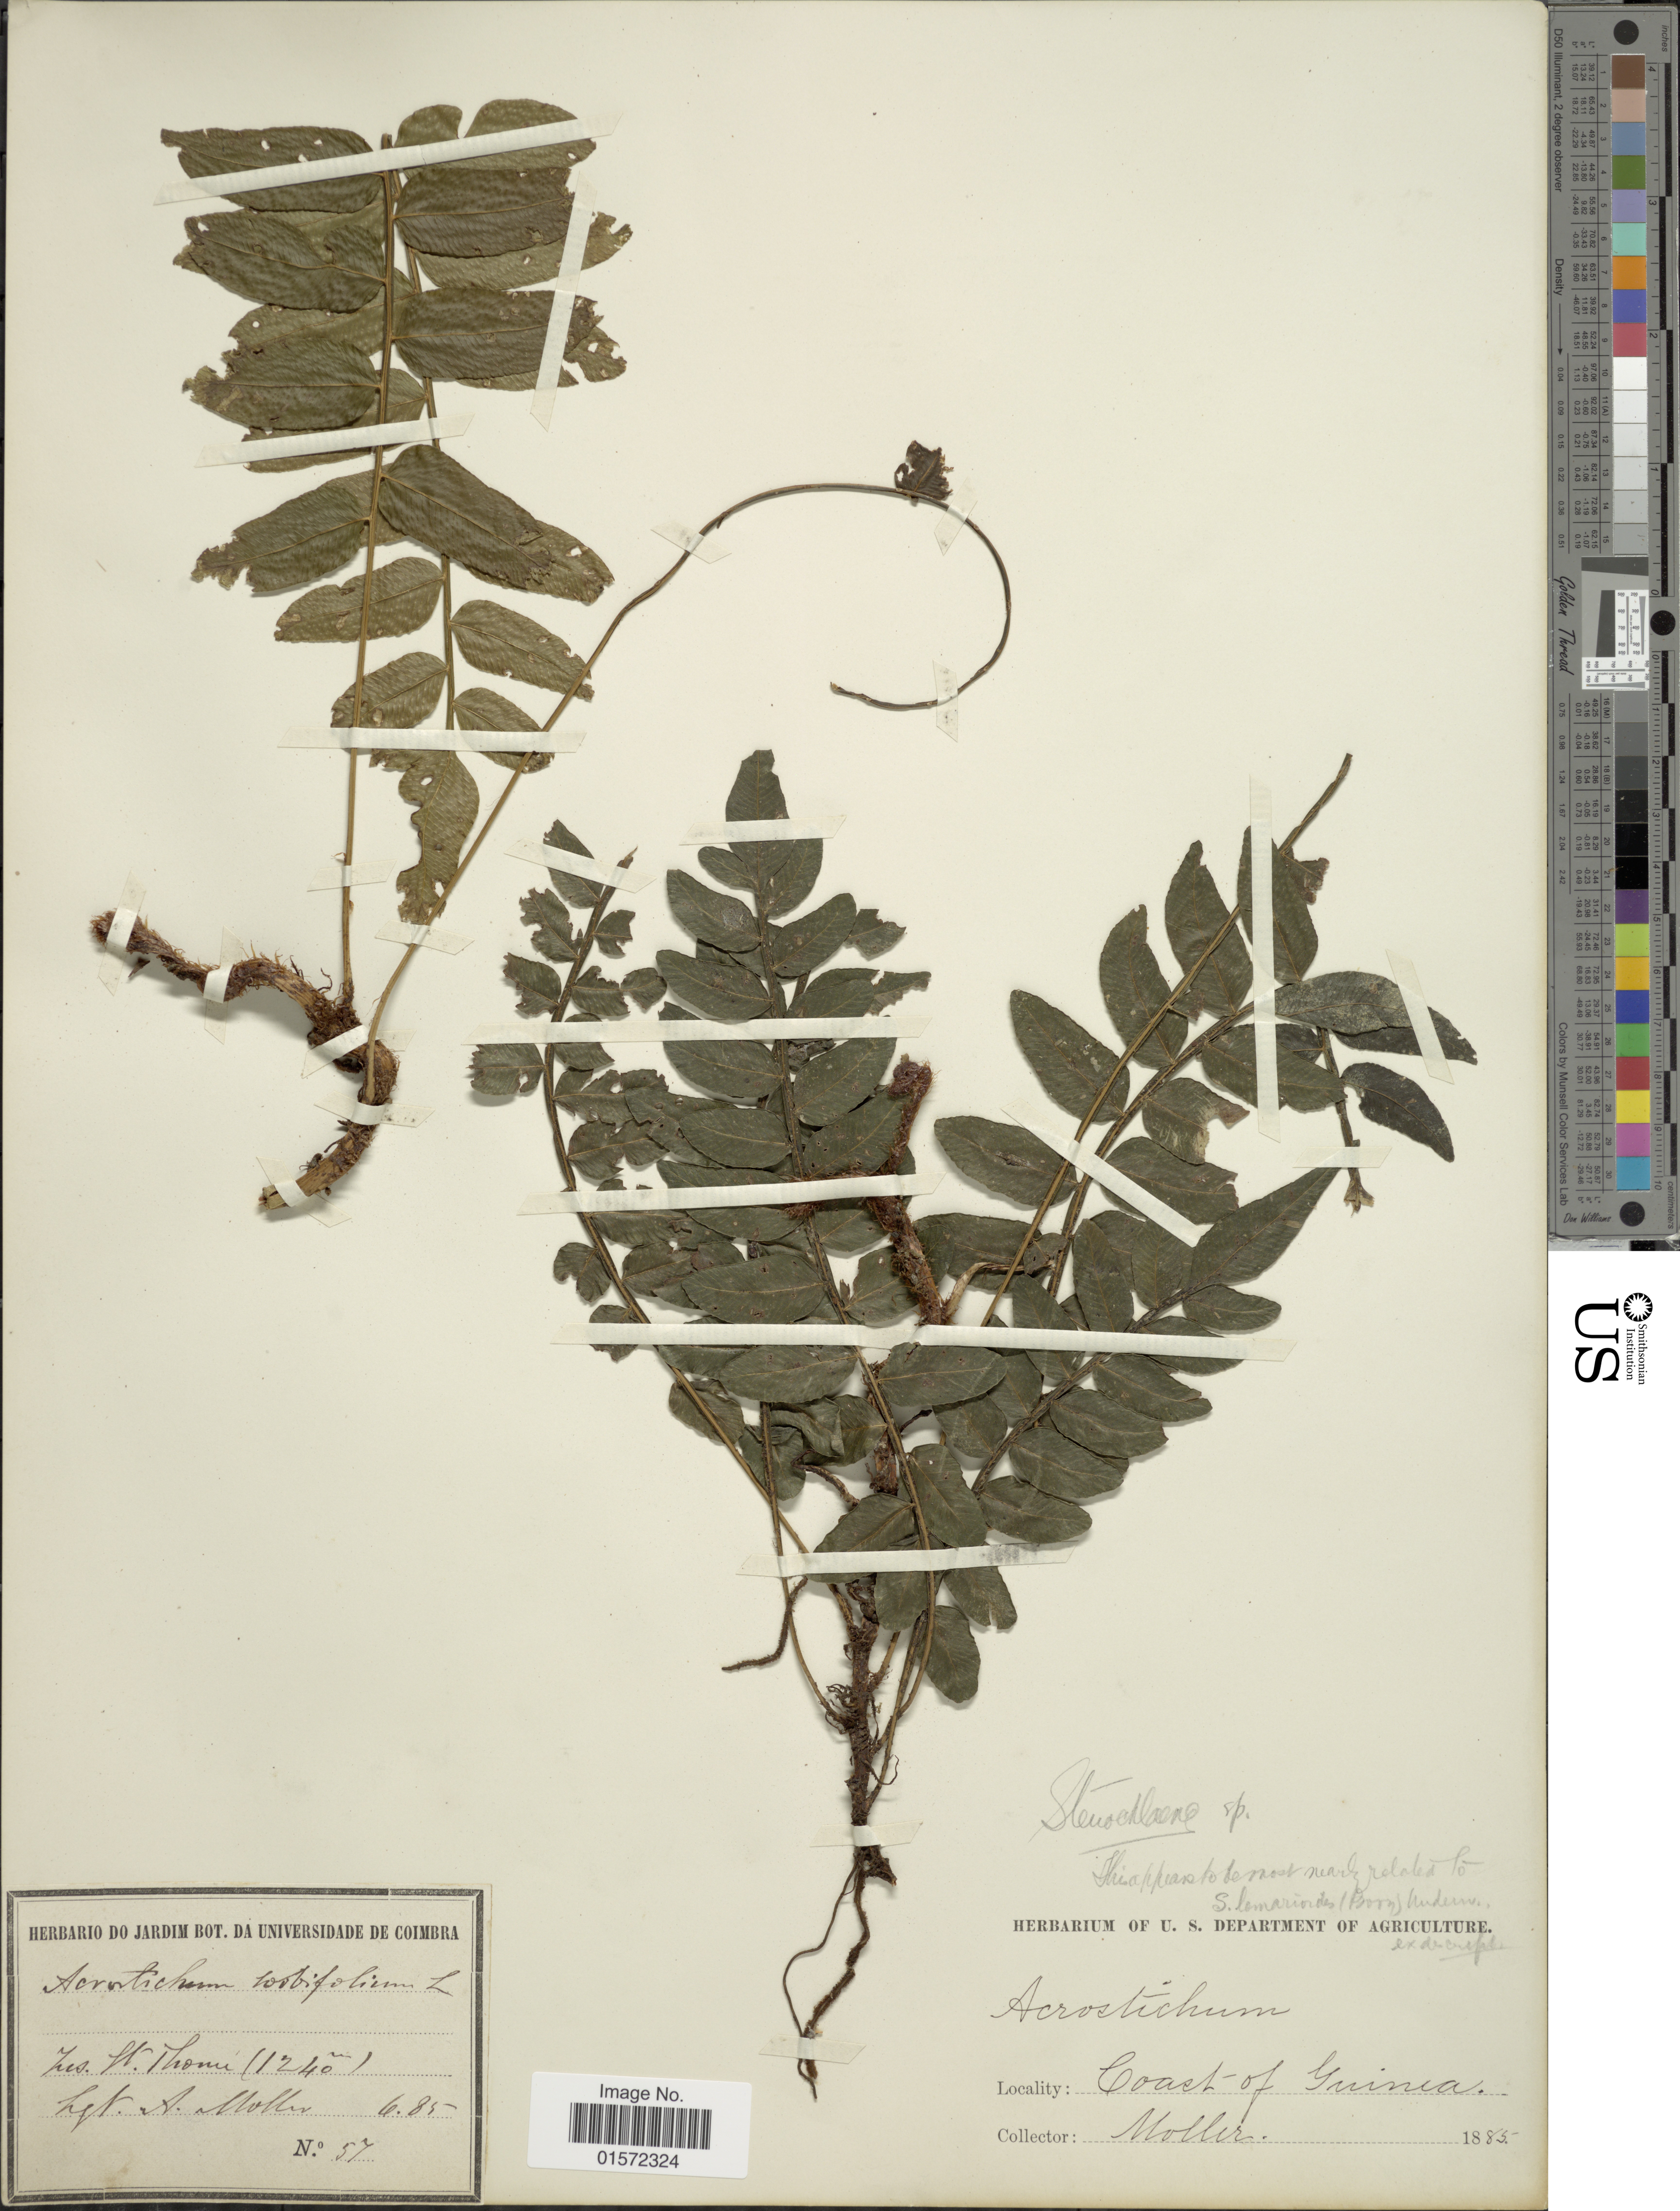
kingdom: Plantae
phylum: Tracheophyta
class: Polypodiopsida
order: Polypodiales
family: Lomariopsidaceae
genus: Lomariopsis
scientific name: Lomariopsis rossii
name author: Holttum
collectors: A. Moller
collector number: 57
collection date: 1885-06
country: Guinea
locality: Ins. St. Thoma, Coast of Guinea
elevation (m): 1240